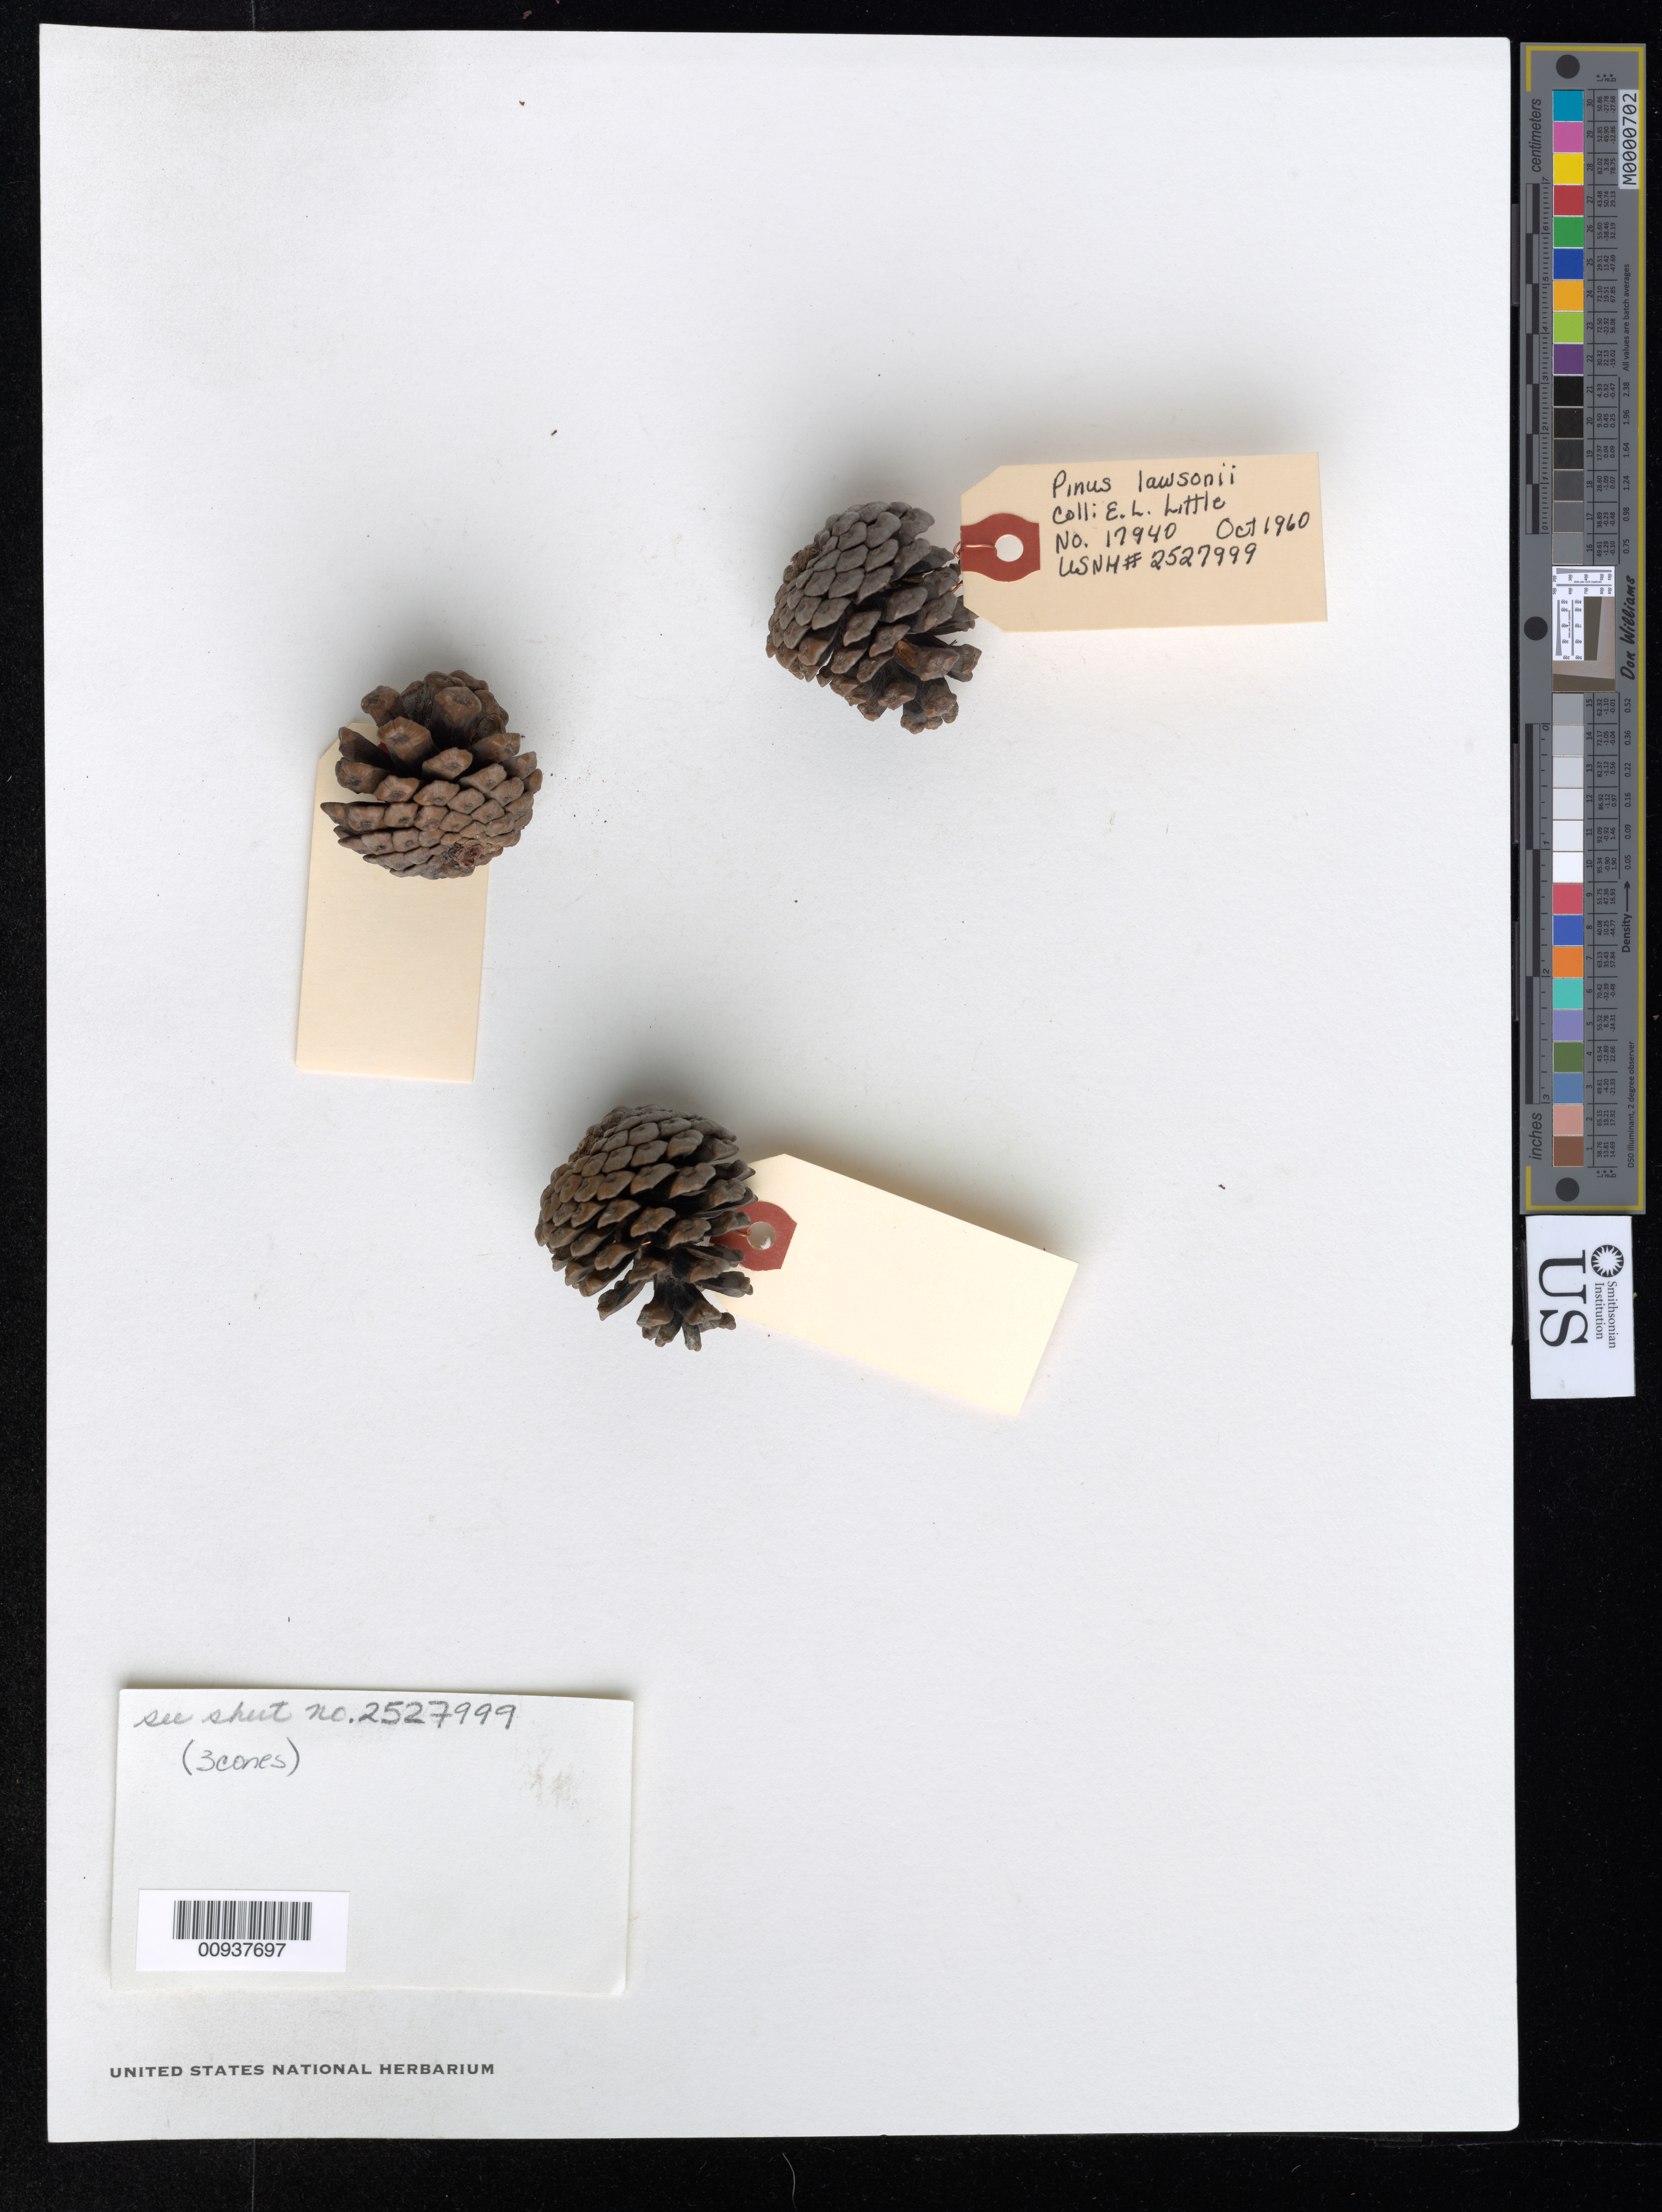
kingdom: Plantae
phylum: Tracheophyta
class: Pinopsida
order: Pinales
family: Pinaceae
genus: Pinus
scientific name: Pinus lawsonii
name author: Roezl ex Gordon & Glend.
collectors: E. L. Little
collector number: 17940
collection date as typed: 13 Oct 1960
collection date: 1960-10-13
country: Mexico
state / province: Oaxaca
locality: El Polvorín, 14 km. NE of Oaxaca, Edo. Oaxaca.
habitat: Common in pine forest on sandy shallow soil.